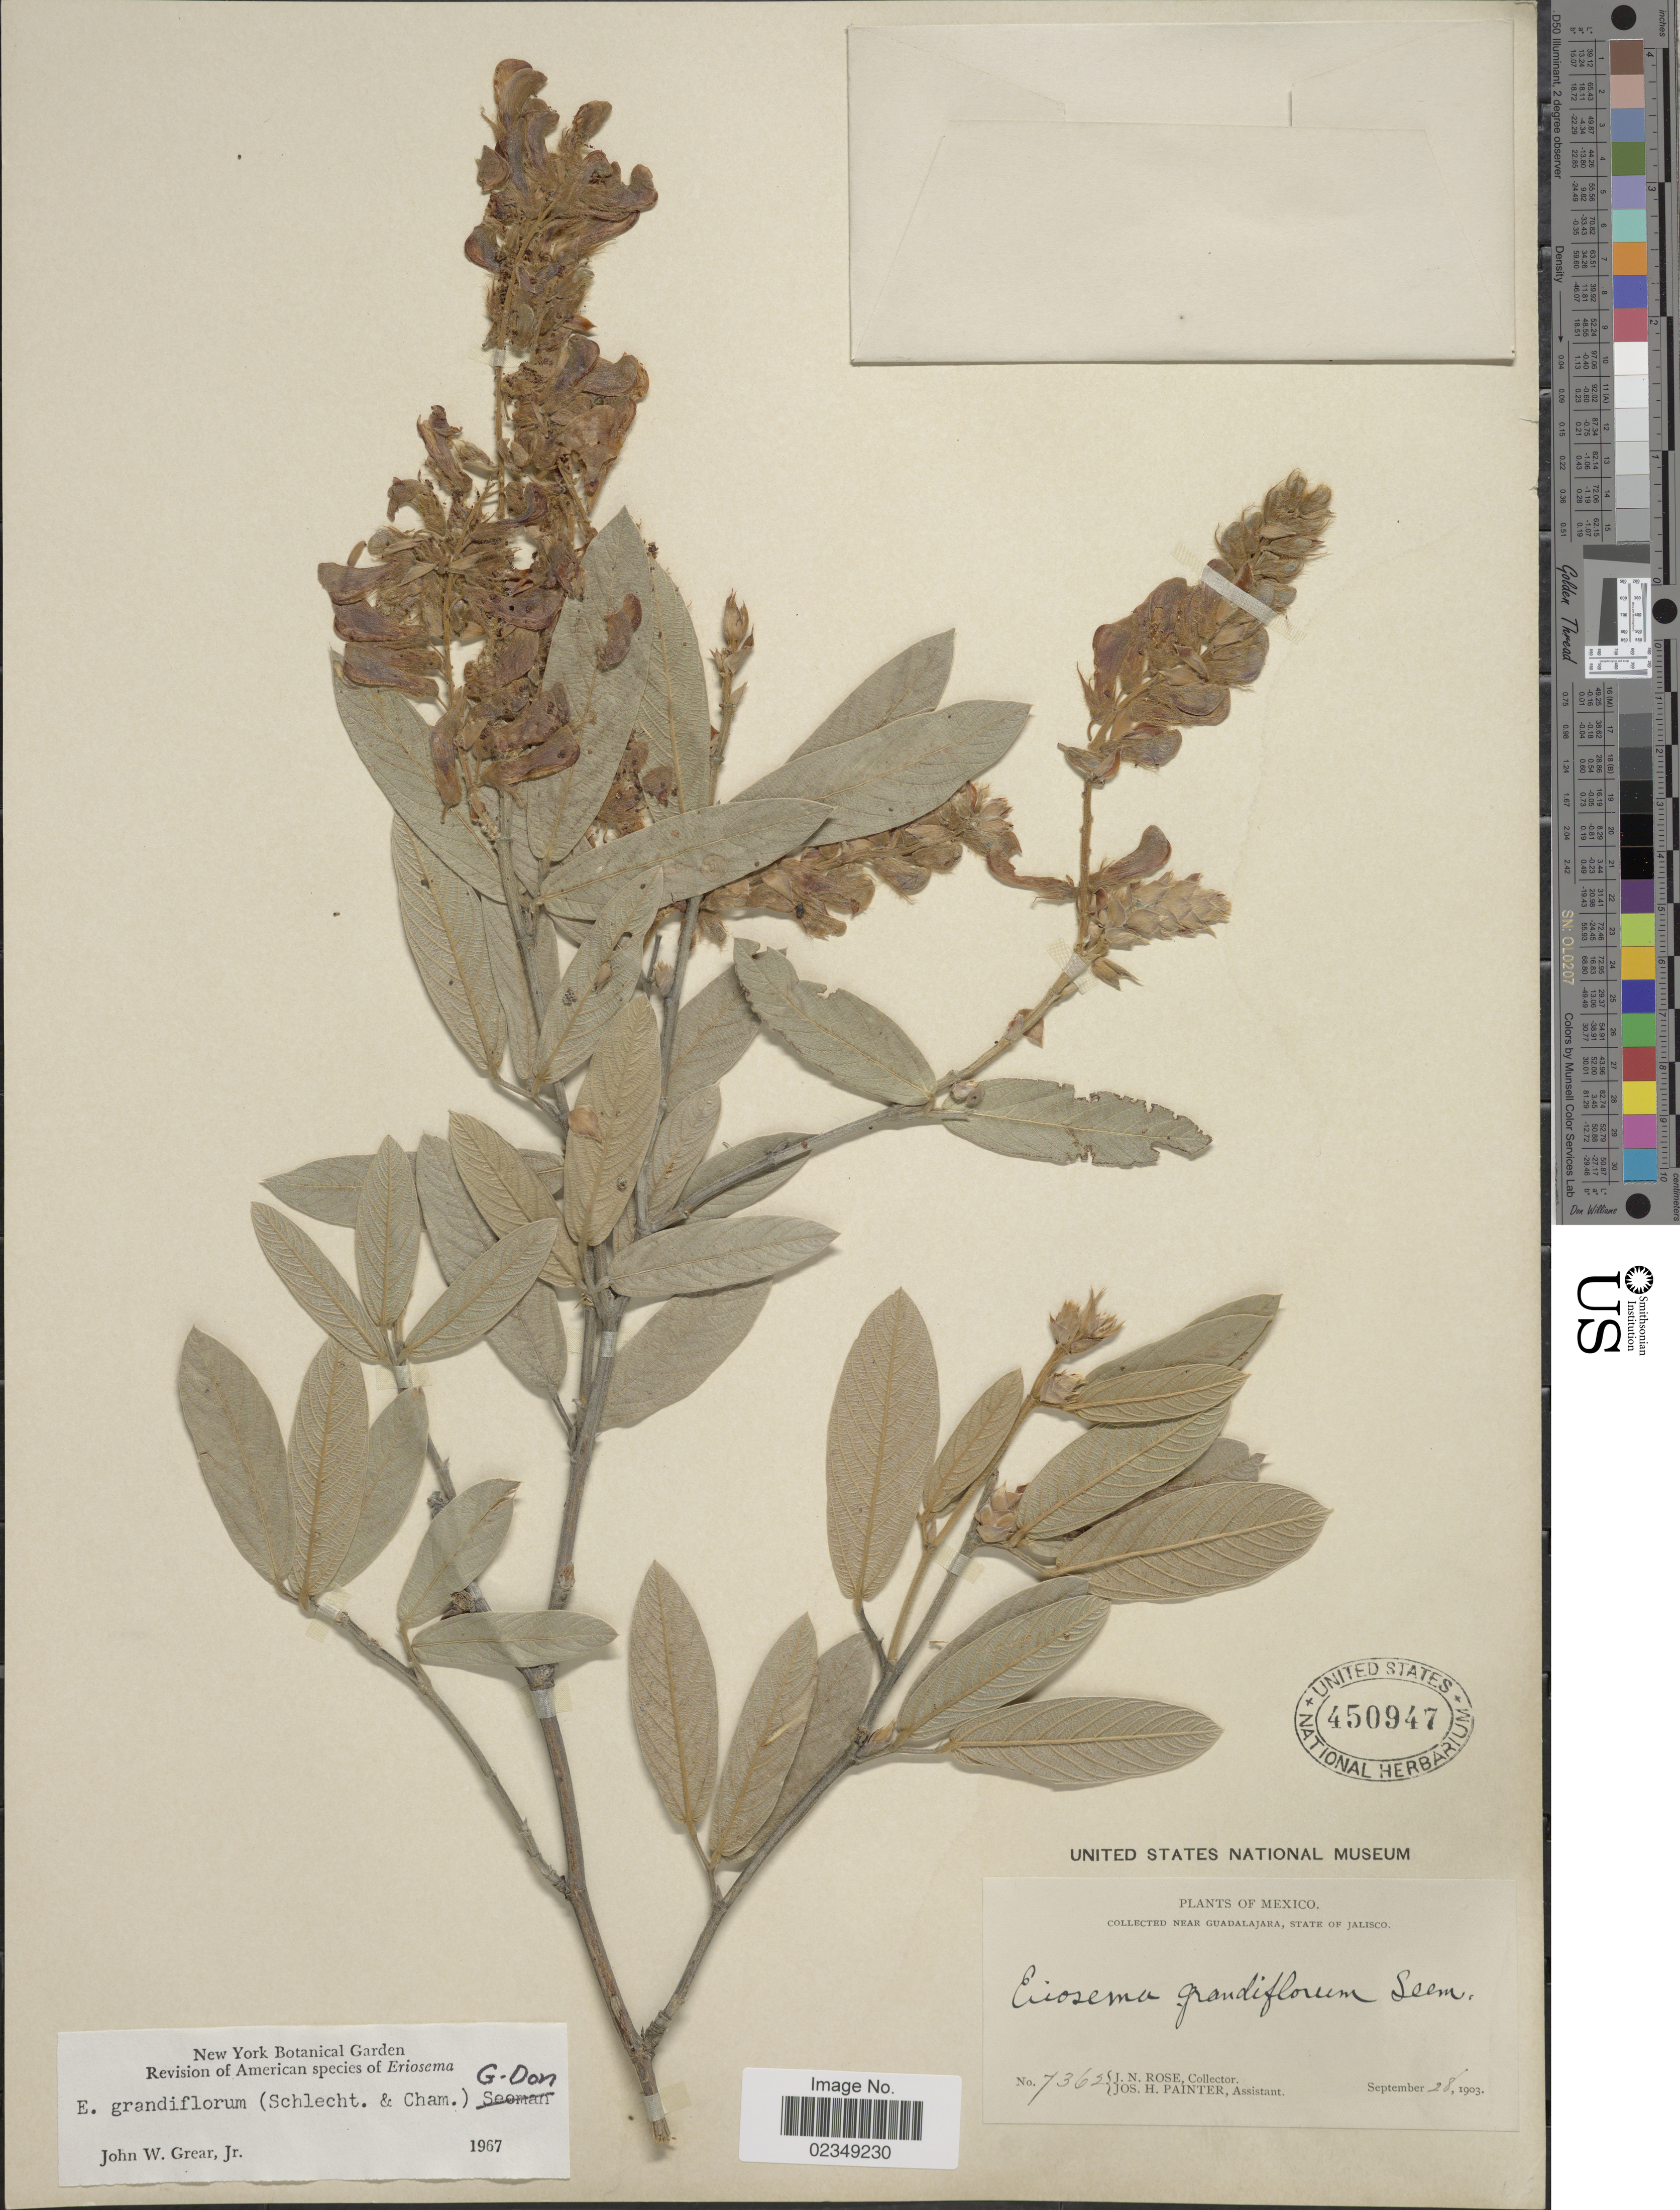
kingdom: Plantae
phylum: Tracheophyta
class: Magnoliopsida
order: Fabales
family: Fabaceae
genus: Eriosema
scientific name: Eriosema grandiflorum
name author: (Schltdl. & Cham.) G. Don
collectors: J. N. Rose & J. H. Painter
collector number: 7362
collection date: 1903-09-28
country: Mexico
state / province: Jalisco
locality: Near Guadalajara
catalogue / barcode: US 450947